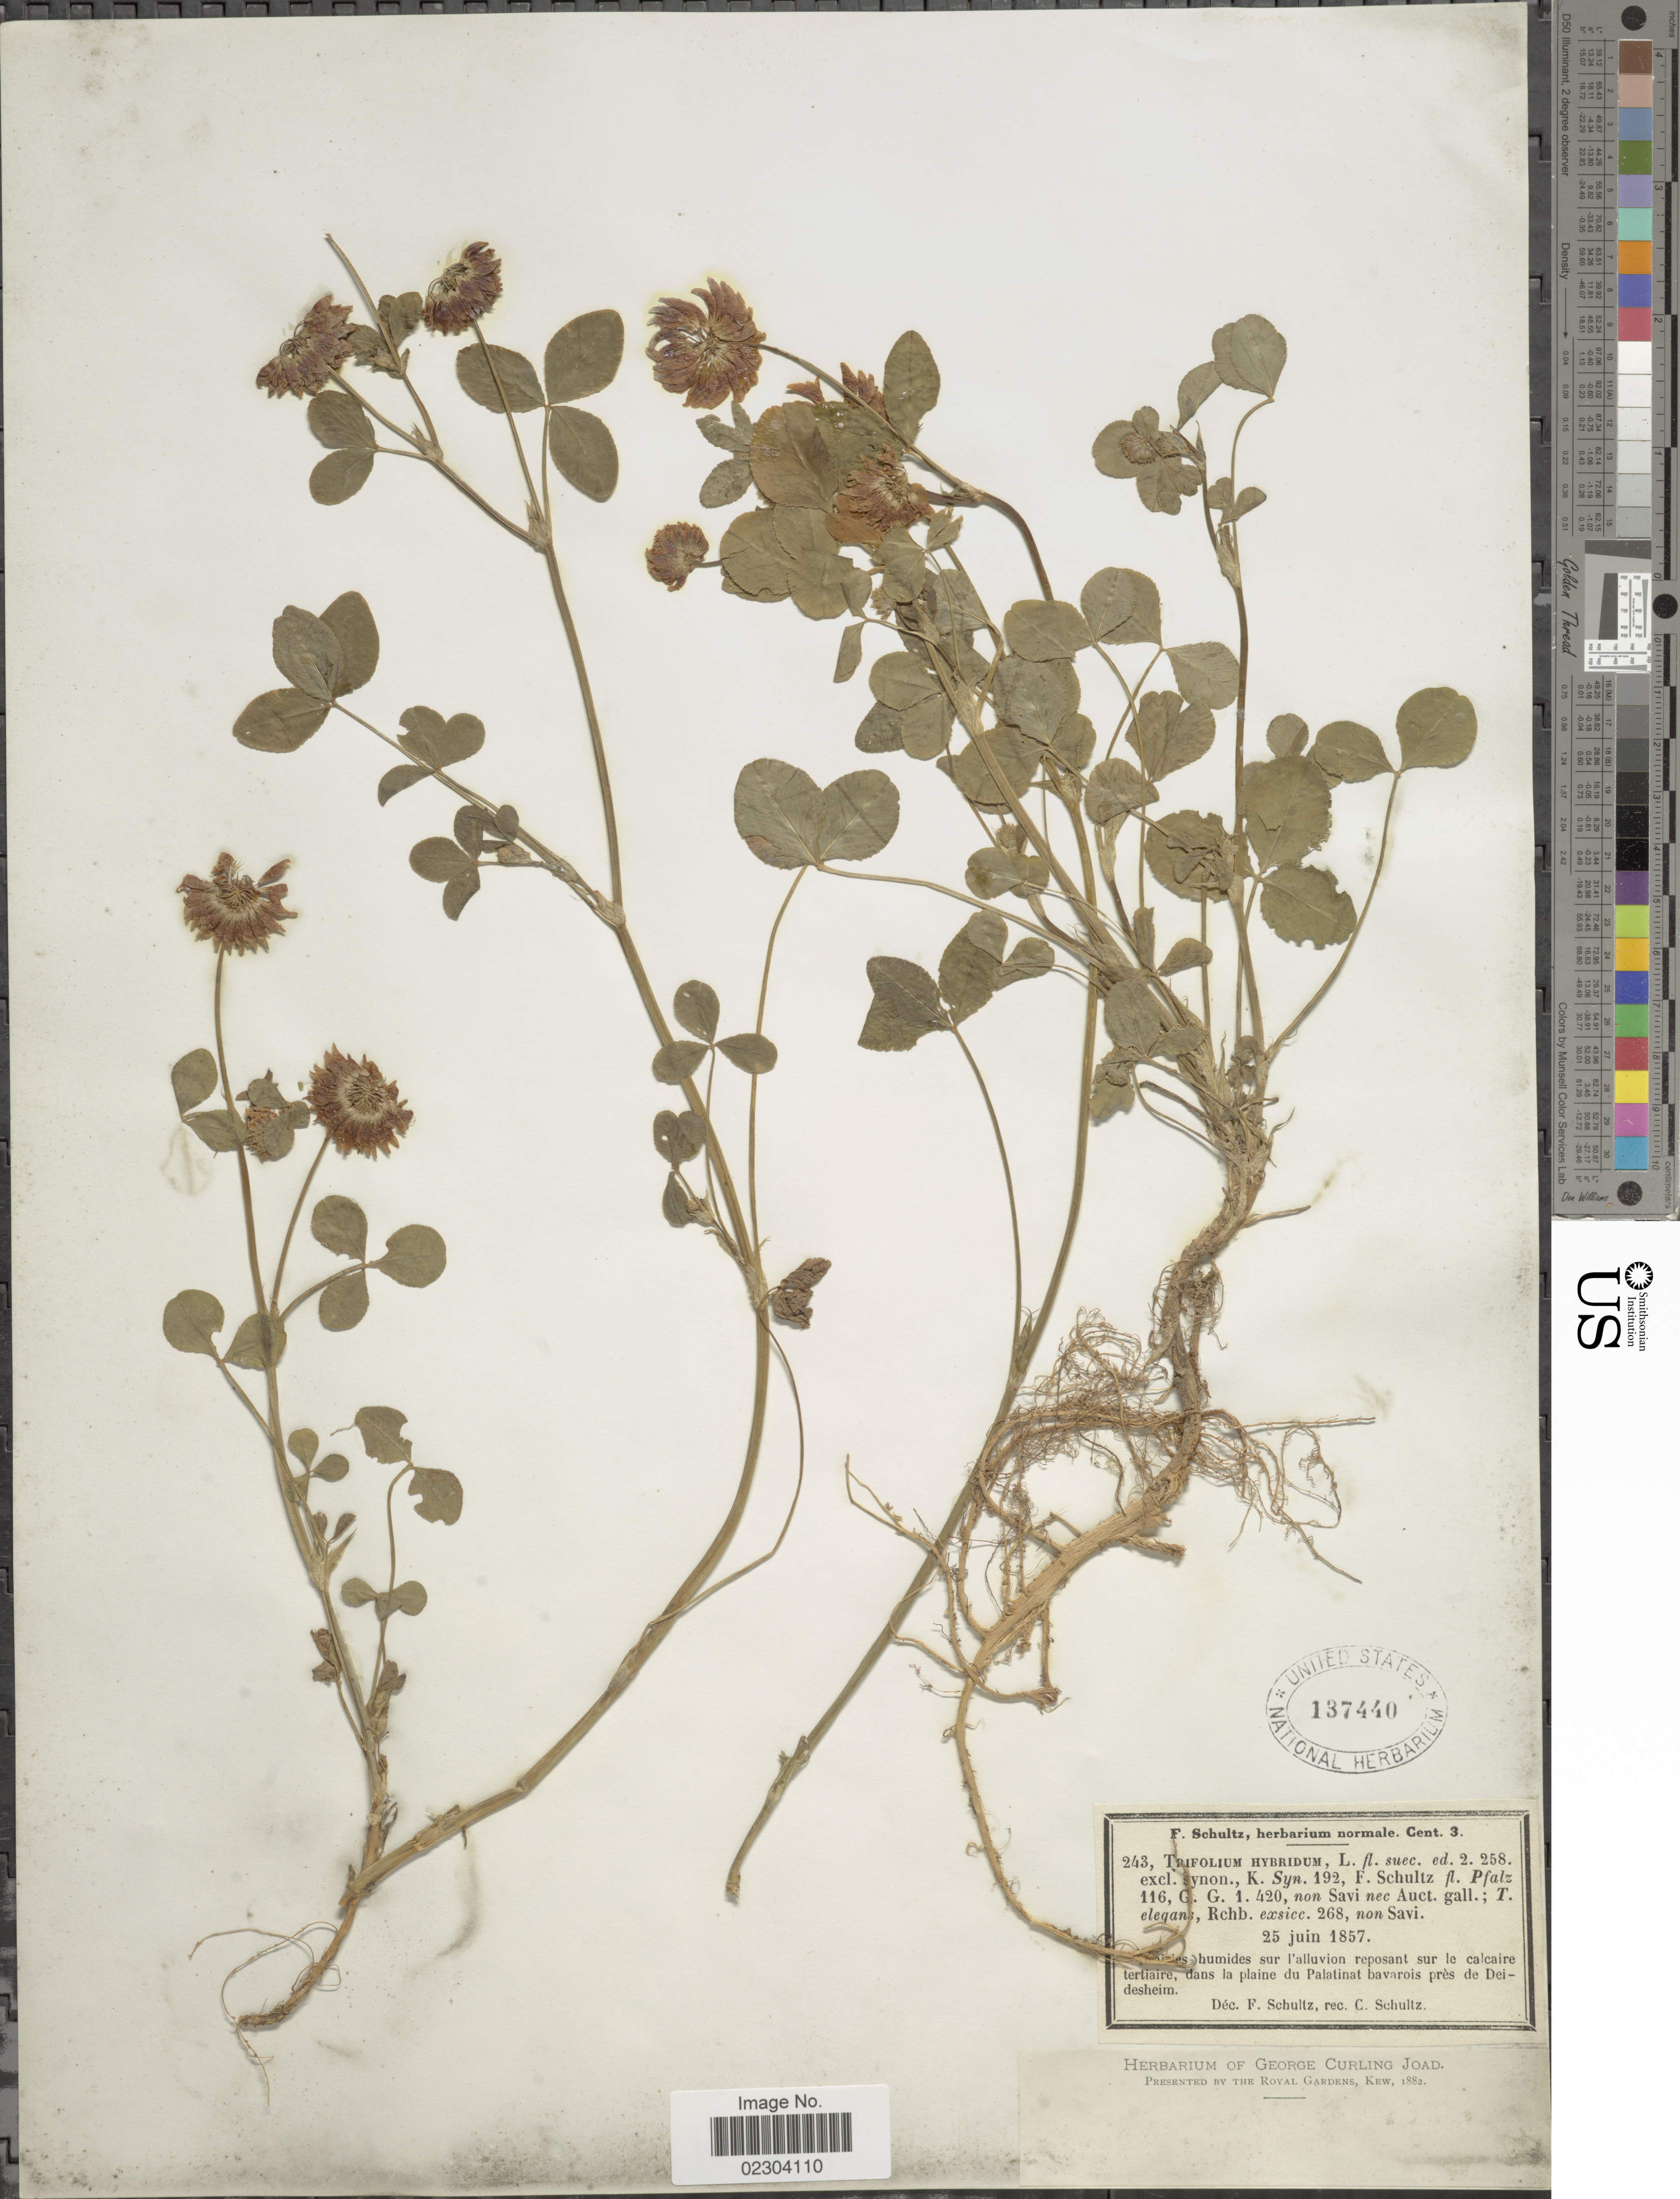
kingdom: Plantae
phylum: Tracheophyta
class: Magnoliopsida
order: Fabales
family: Fabaceae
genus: Trifolium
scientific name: Trifolium hybridum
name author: L.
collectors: C. H. Schultz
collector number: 243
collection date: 1857-06-25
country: Germany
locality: [illegible text] humides sur l'alluvion reposant sur le calcaire tertiaire, dans la plaine du Palatinat bavarpois pres de Deidesheim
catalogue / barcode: US 137440